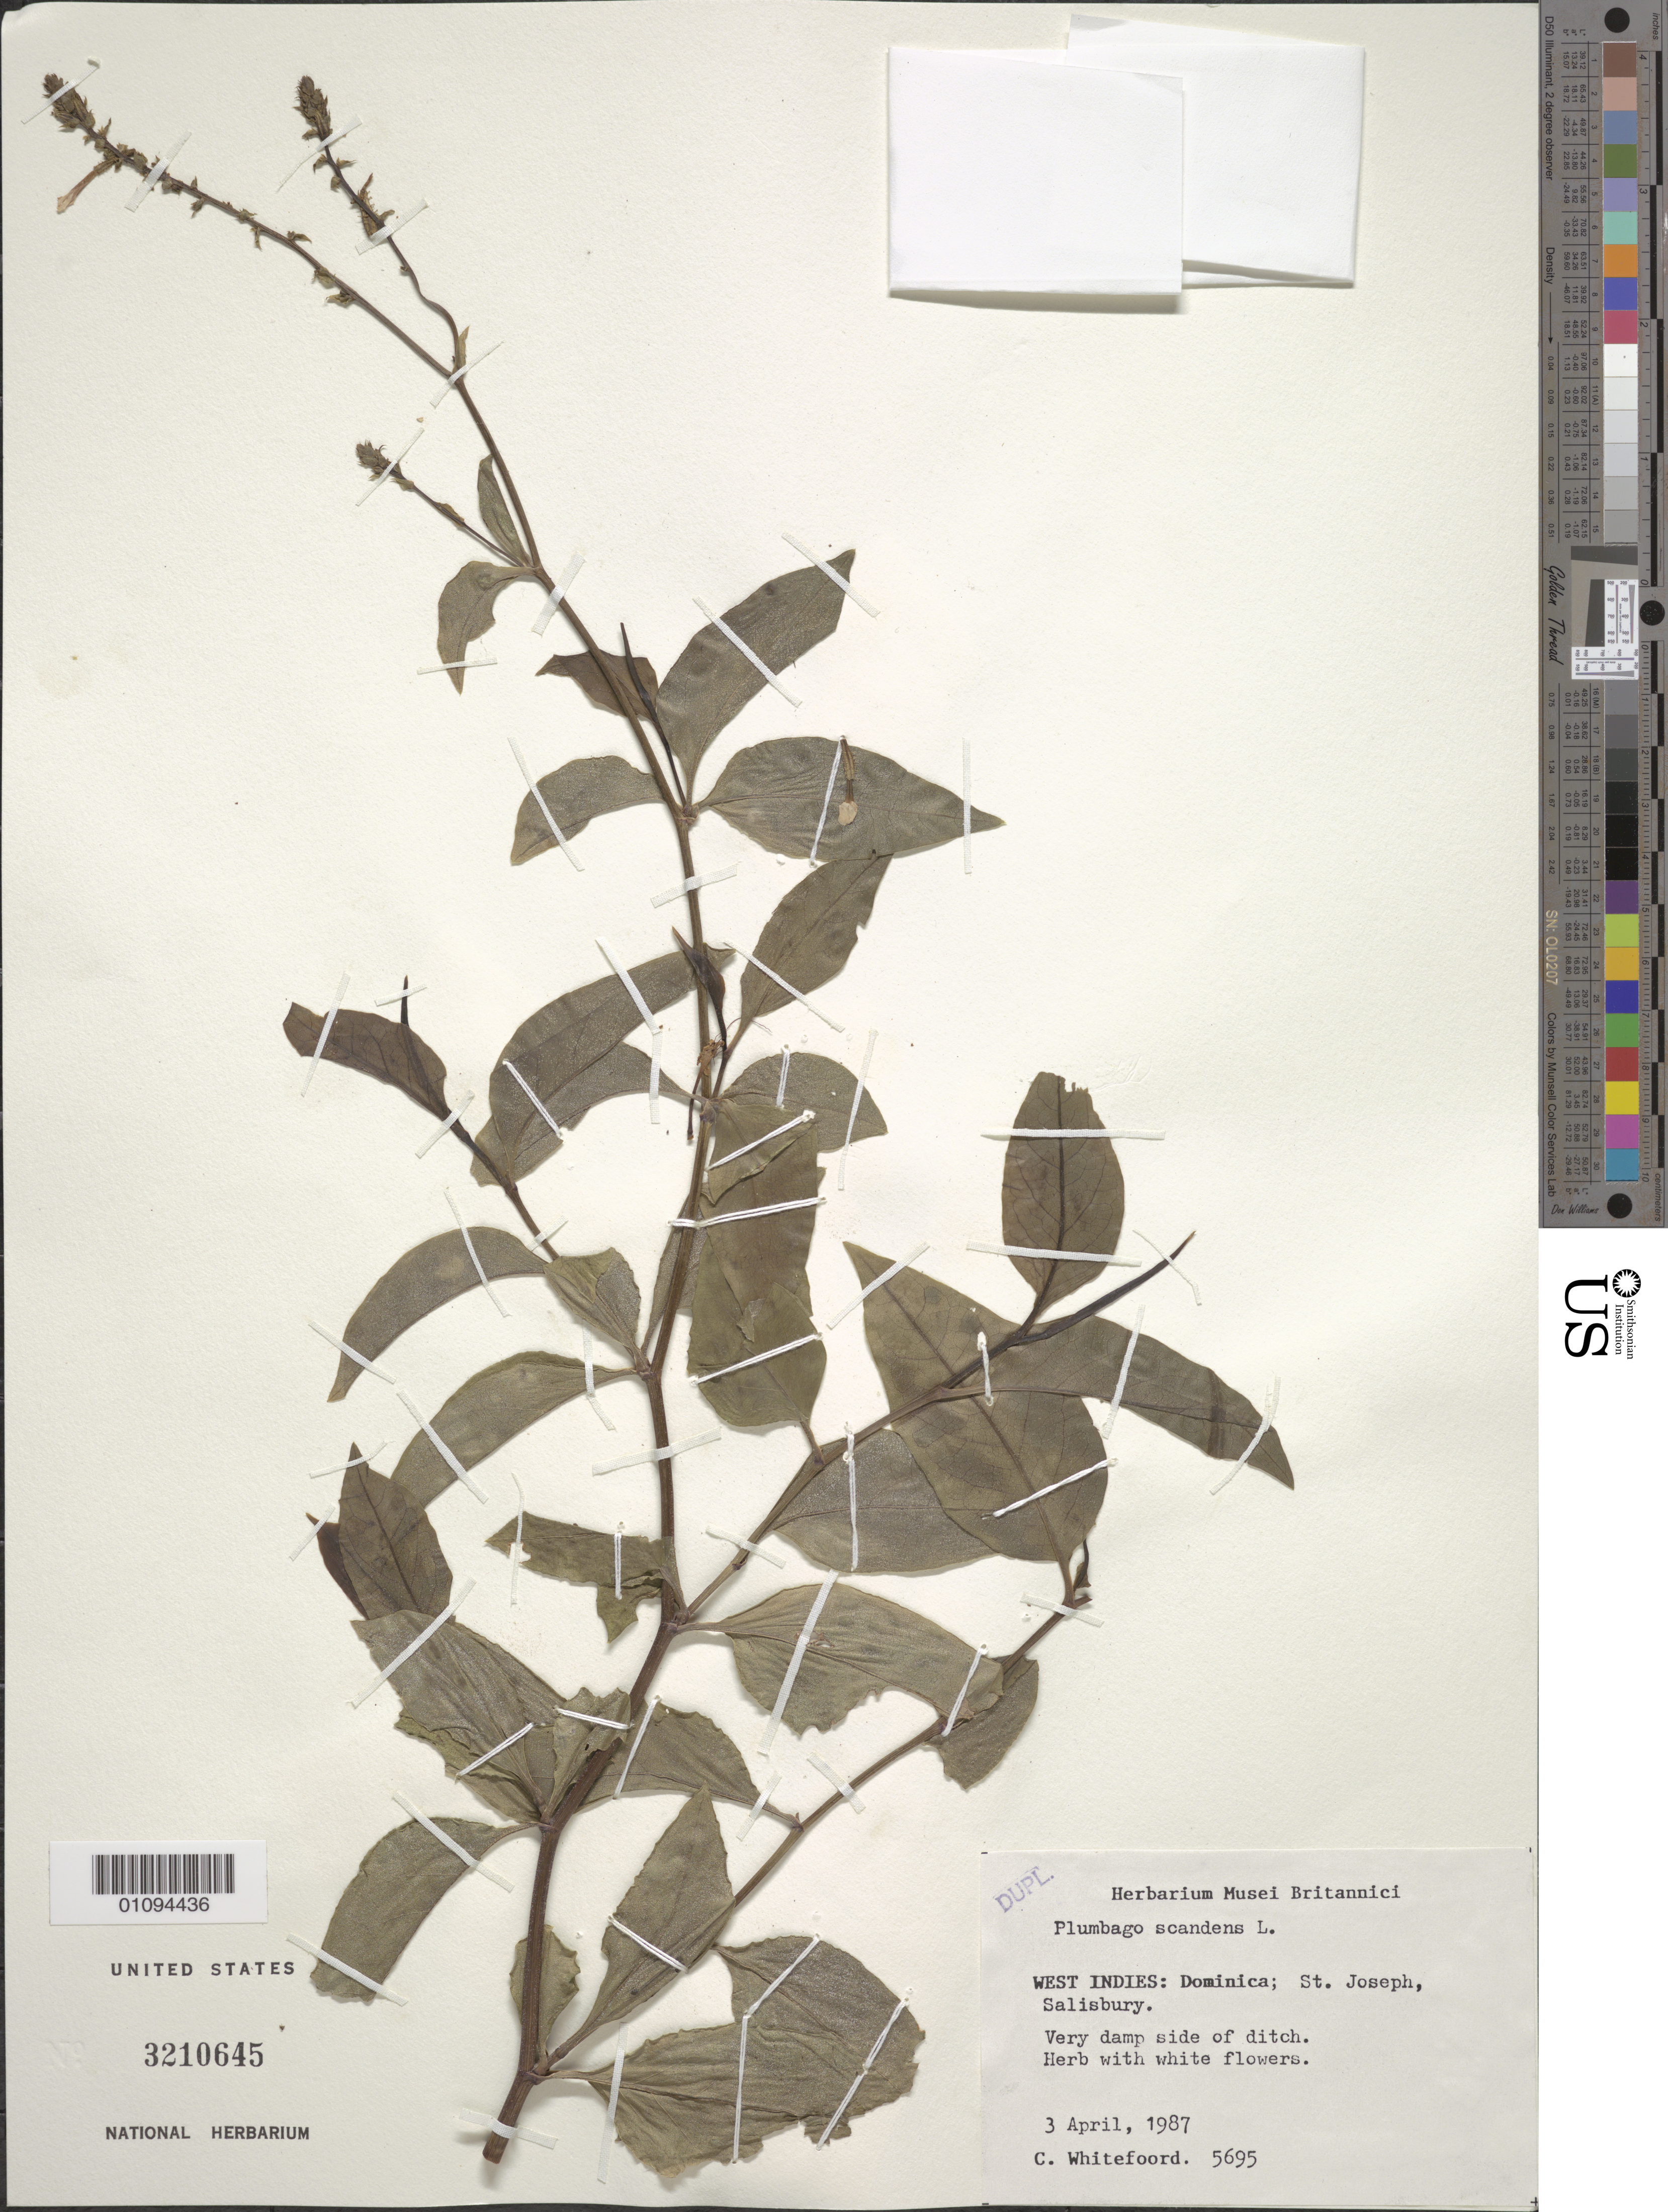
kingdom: Plantae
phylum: Tracheophyta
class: Magnoliopsida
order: Caryophyllales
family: Plumbaginaceae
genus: Plumbago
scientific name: Plumbago scandens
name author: L.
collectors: C. Whitefoord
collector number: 5695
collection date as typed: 03 Apr 1987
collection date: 1987-04-03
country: Dominica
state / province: St. Joseph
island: Dominica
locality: Salisbury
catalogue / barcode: US 3210645